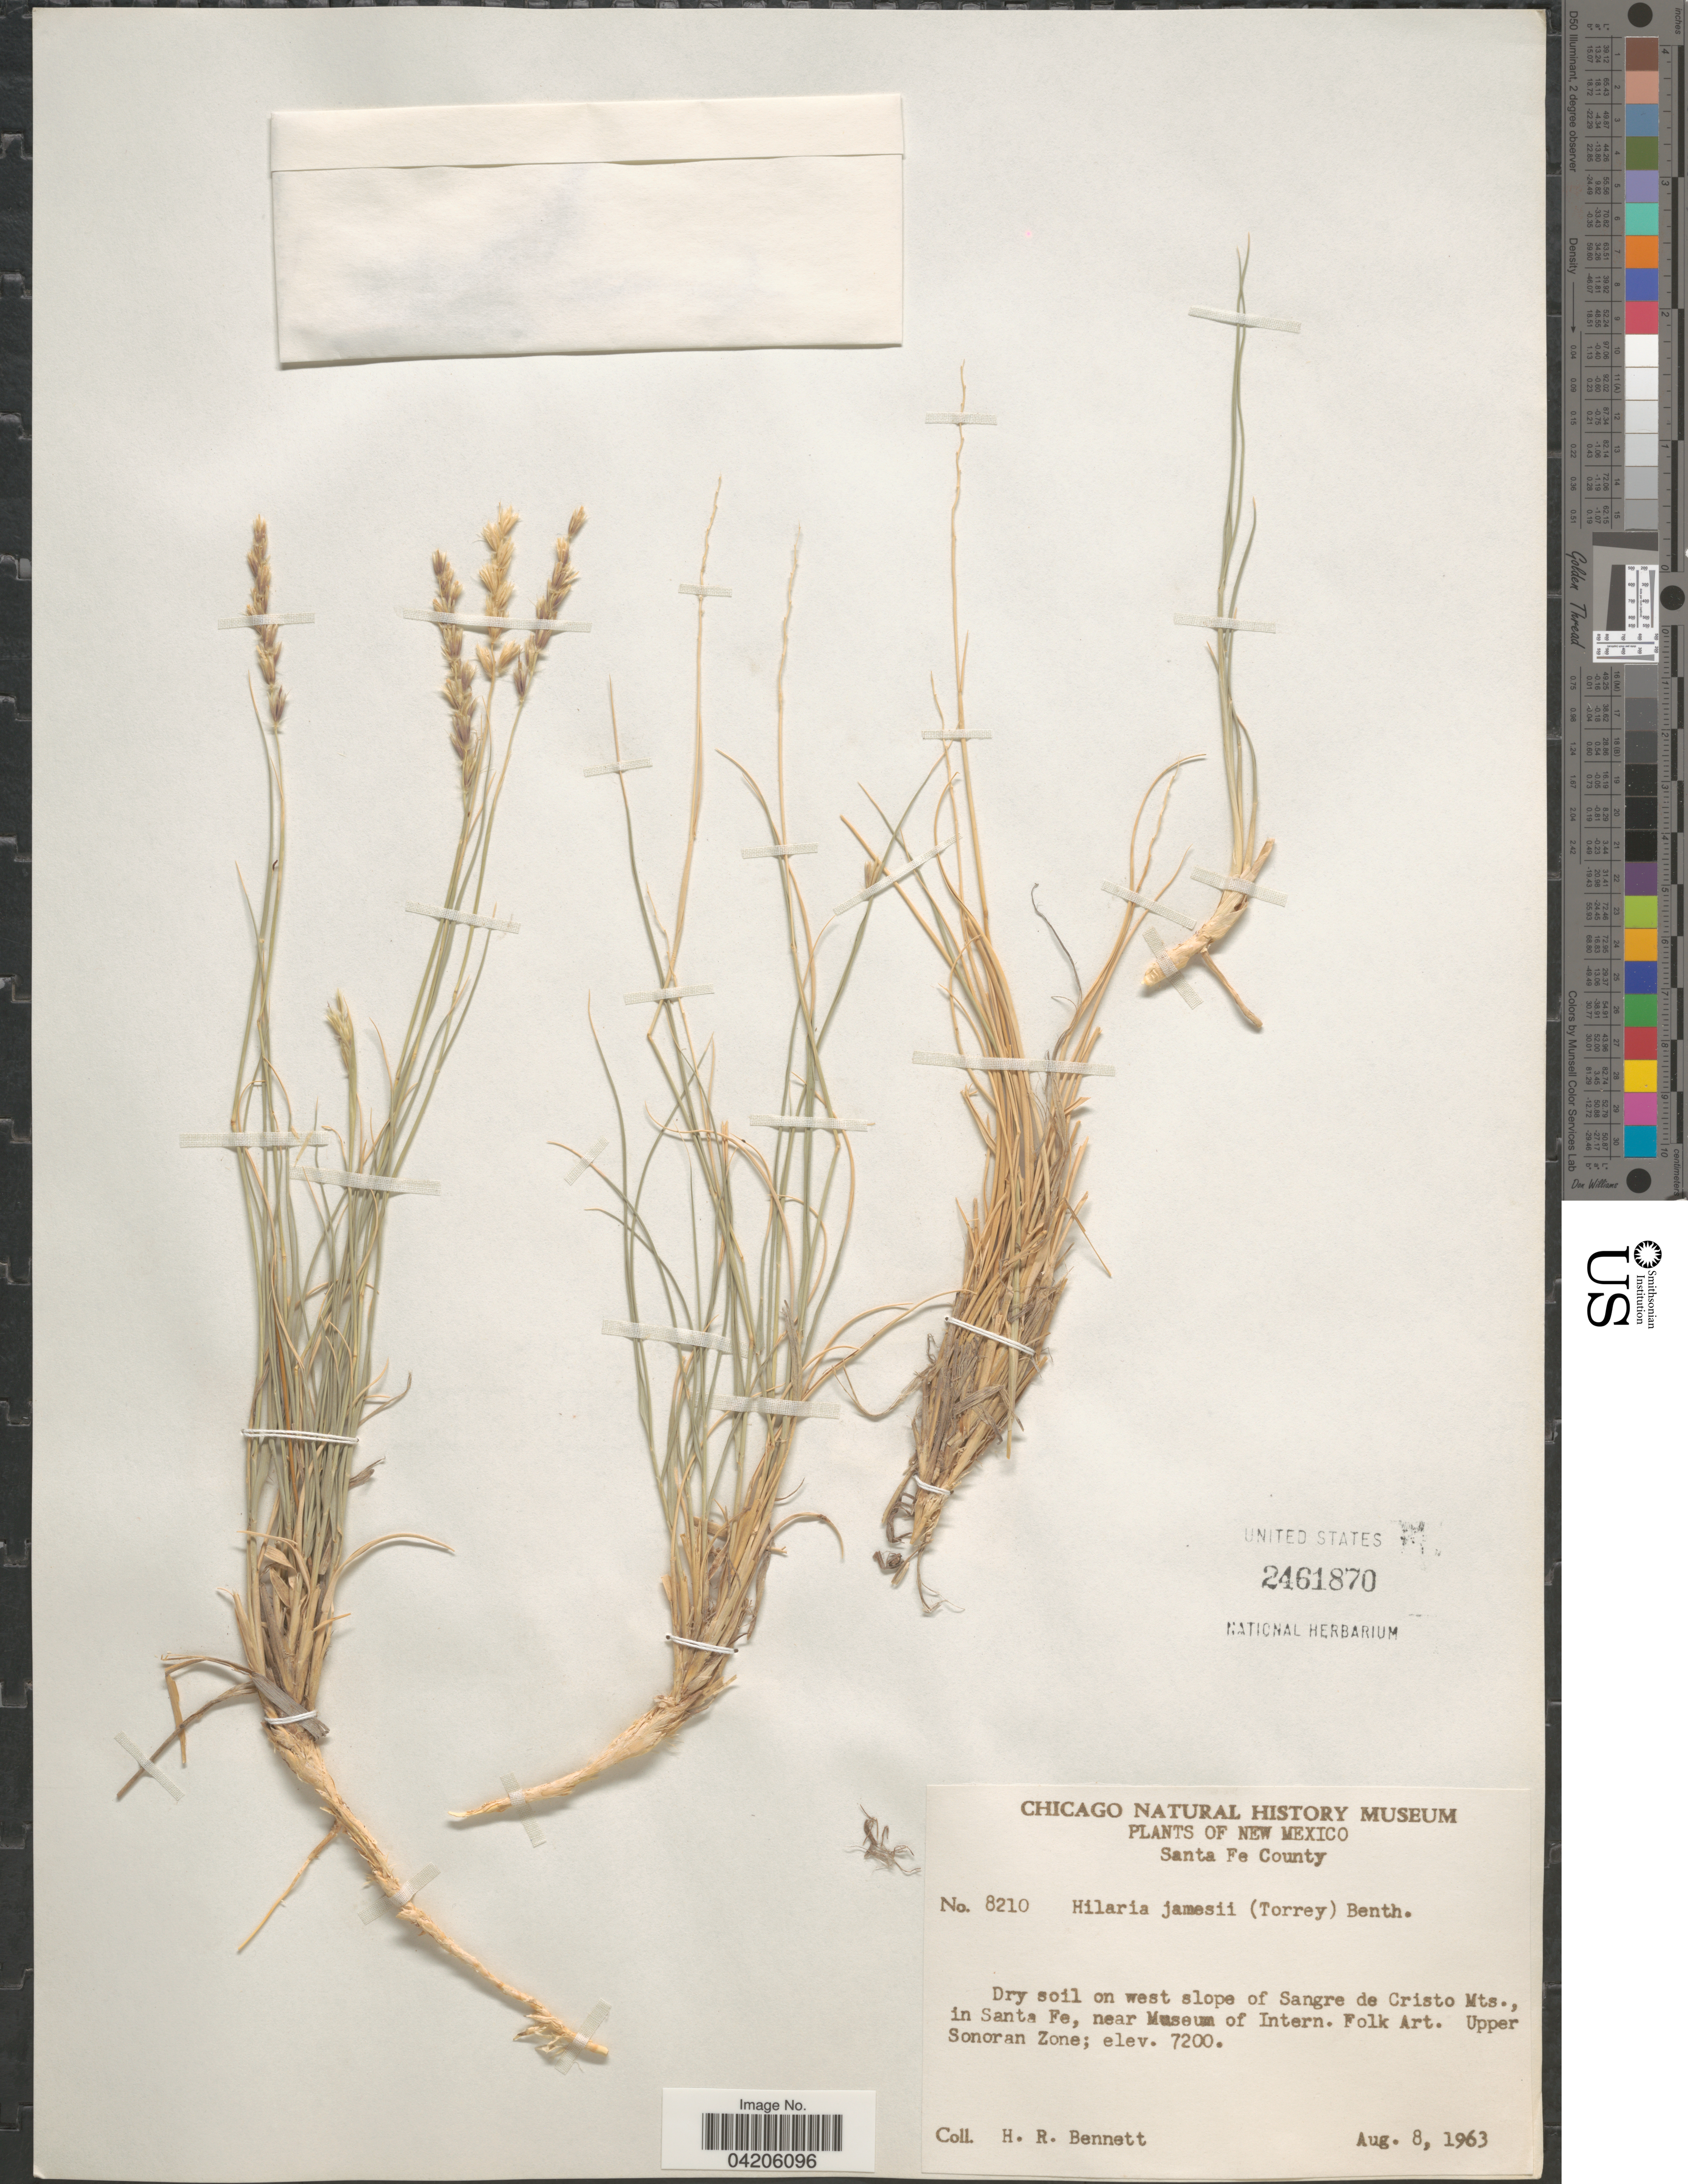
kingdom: Plantae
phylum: Tracheophyta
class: Liliopsida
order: Poales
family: Poaceae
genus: Hilaria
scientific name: Hilaria jamesii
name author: (Torr.) Benth.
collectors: H. R. Bennett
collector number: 8210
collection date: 1963-08-08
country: United States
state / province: New Mexico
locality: Santa Fe County. Dry soil on west soil of Sangre de Cristo Mts., in Santa Fe, near Museum of Intern. Folk Art. Upper Sonoran Zone.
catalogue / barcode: US 2461870